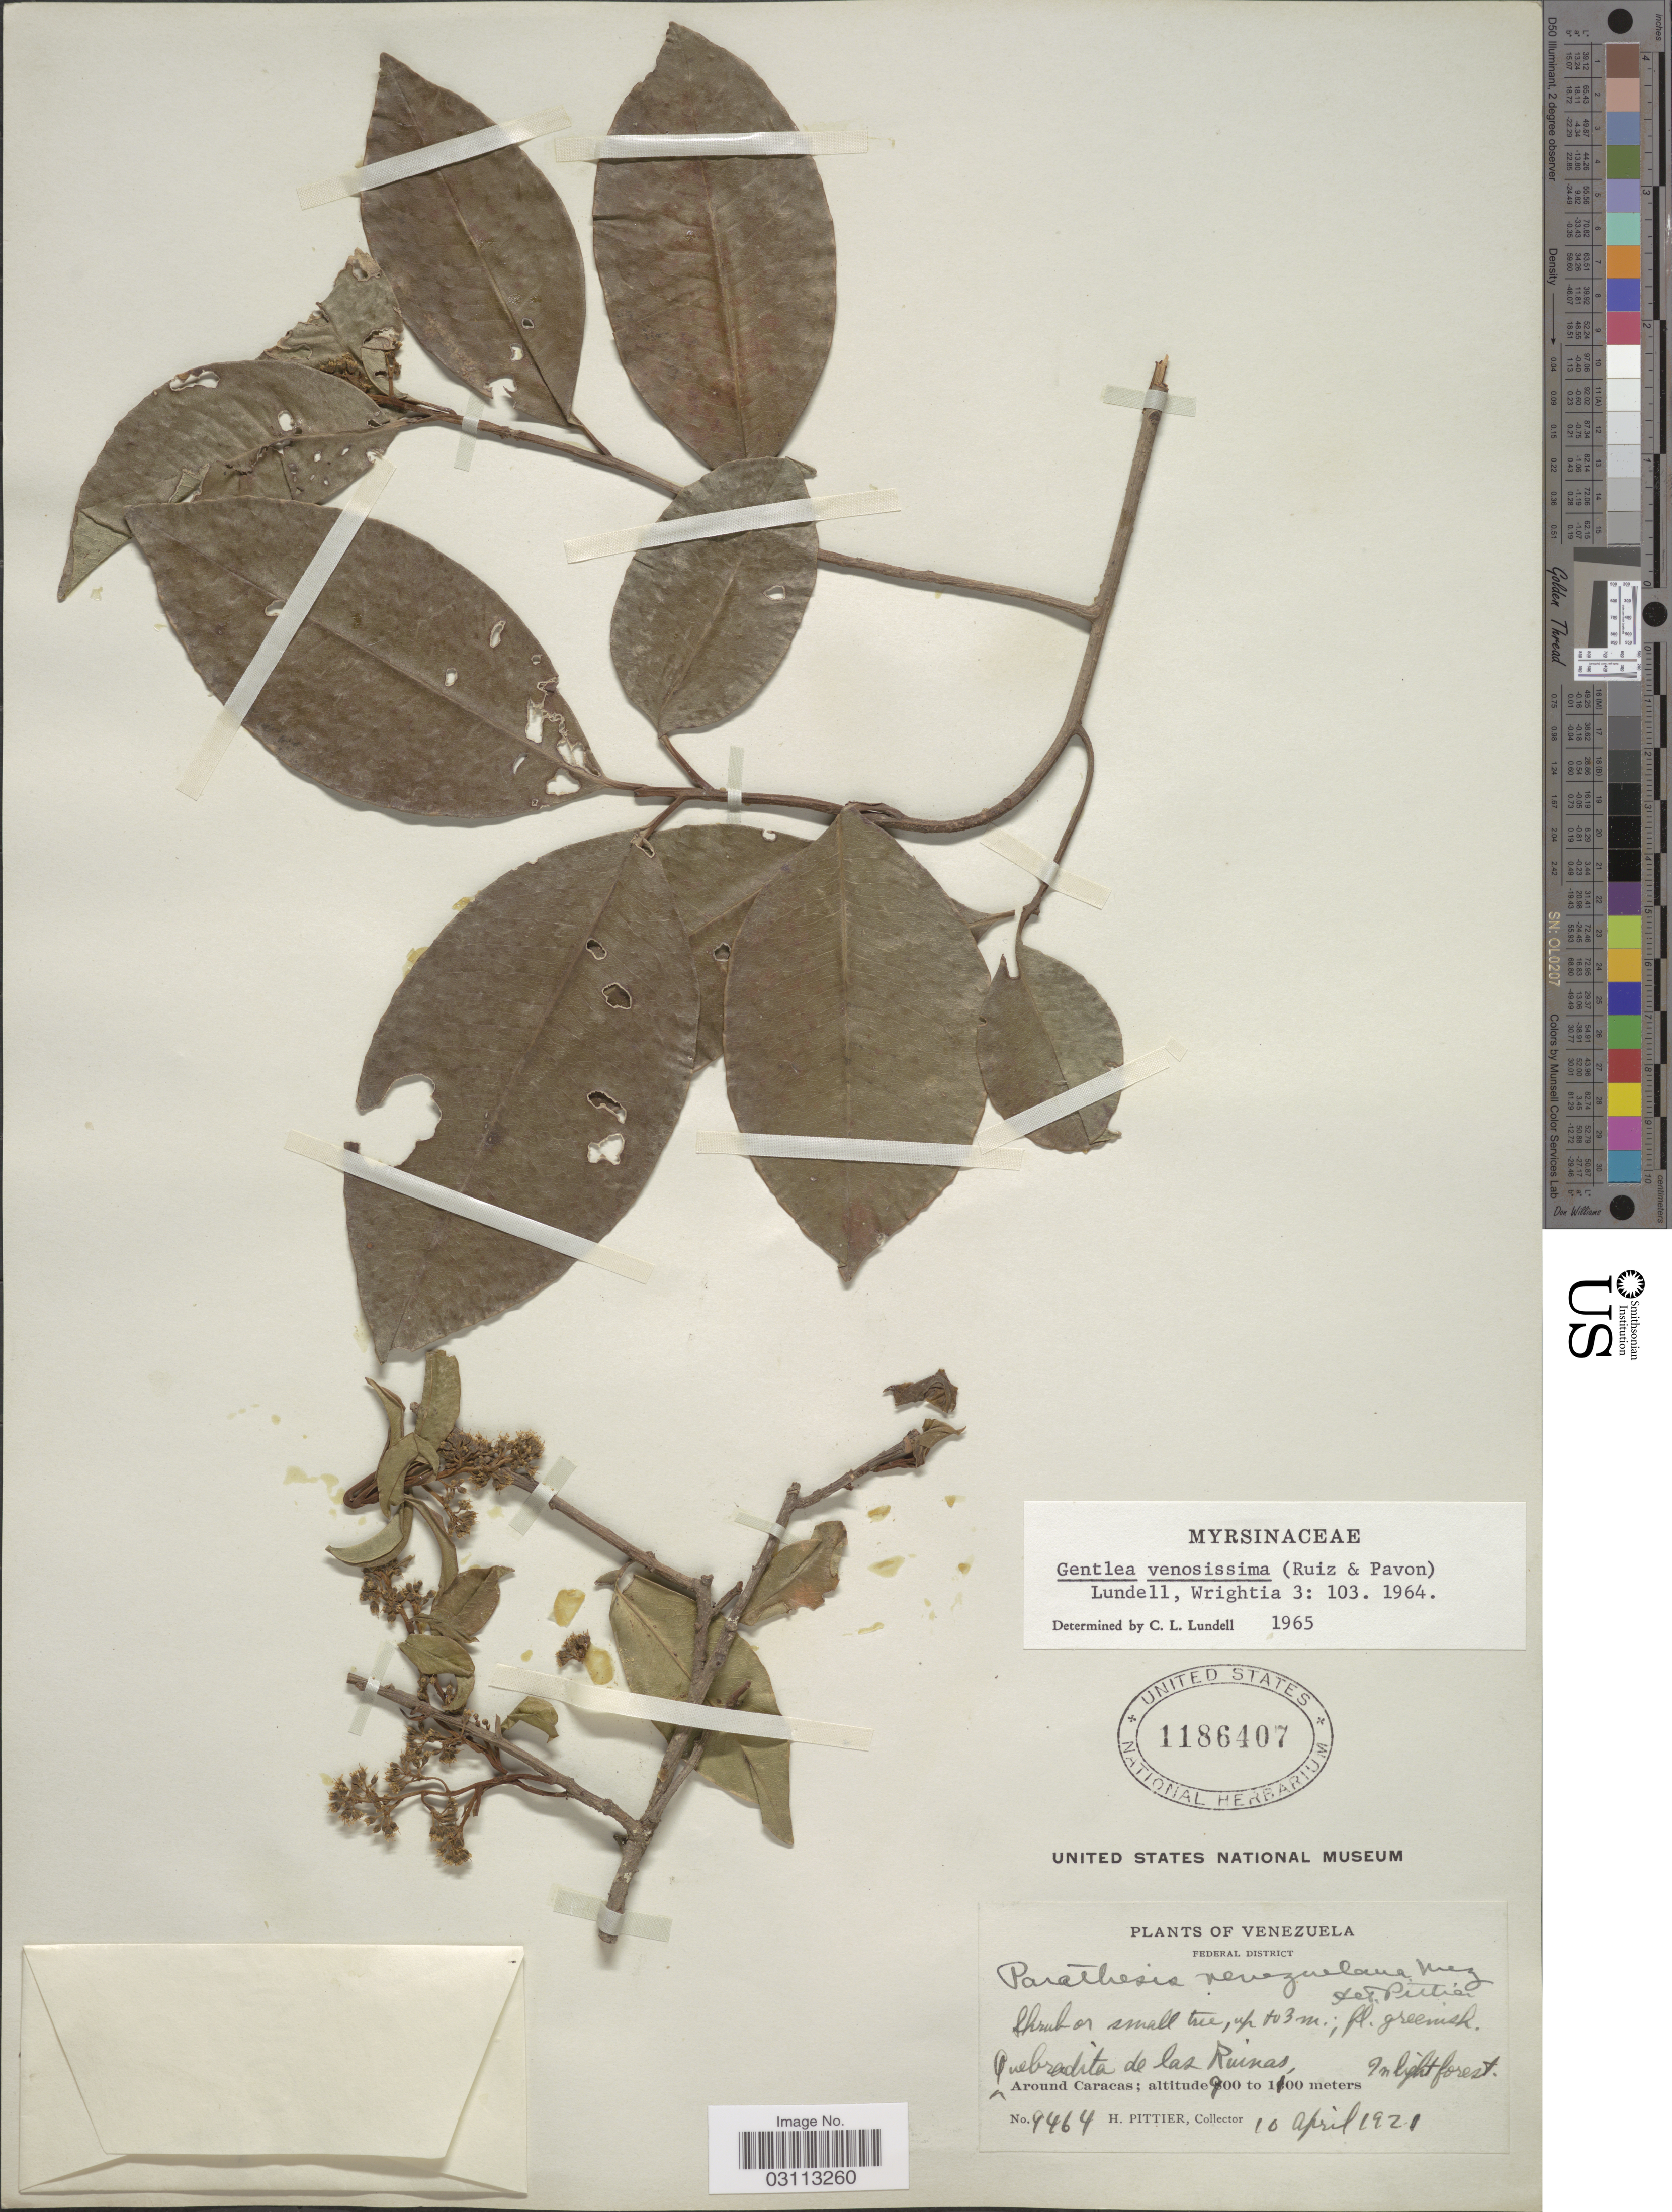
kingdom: Plantae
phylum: Tracheophyta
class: Magnoliopsida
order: Ericales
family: Primulaceae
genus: Gentlea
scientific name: Gentlea venosissima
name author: (Ruiz & Pav.) Lundell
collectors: H. F. Pittier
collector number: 9464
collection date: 1921-04-10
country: Venezuela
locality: Federal District. Quebradita de las Ruinas, Around Caracas.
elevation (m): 900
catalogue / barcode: US 1186407